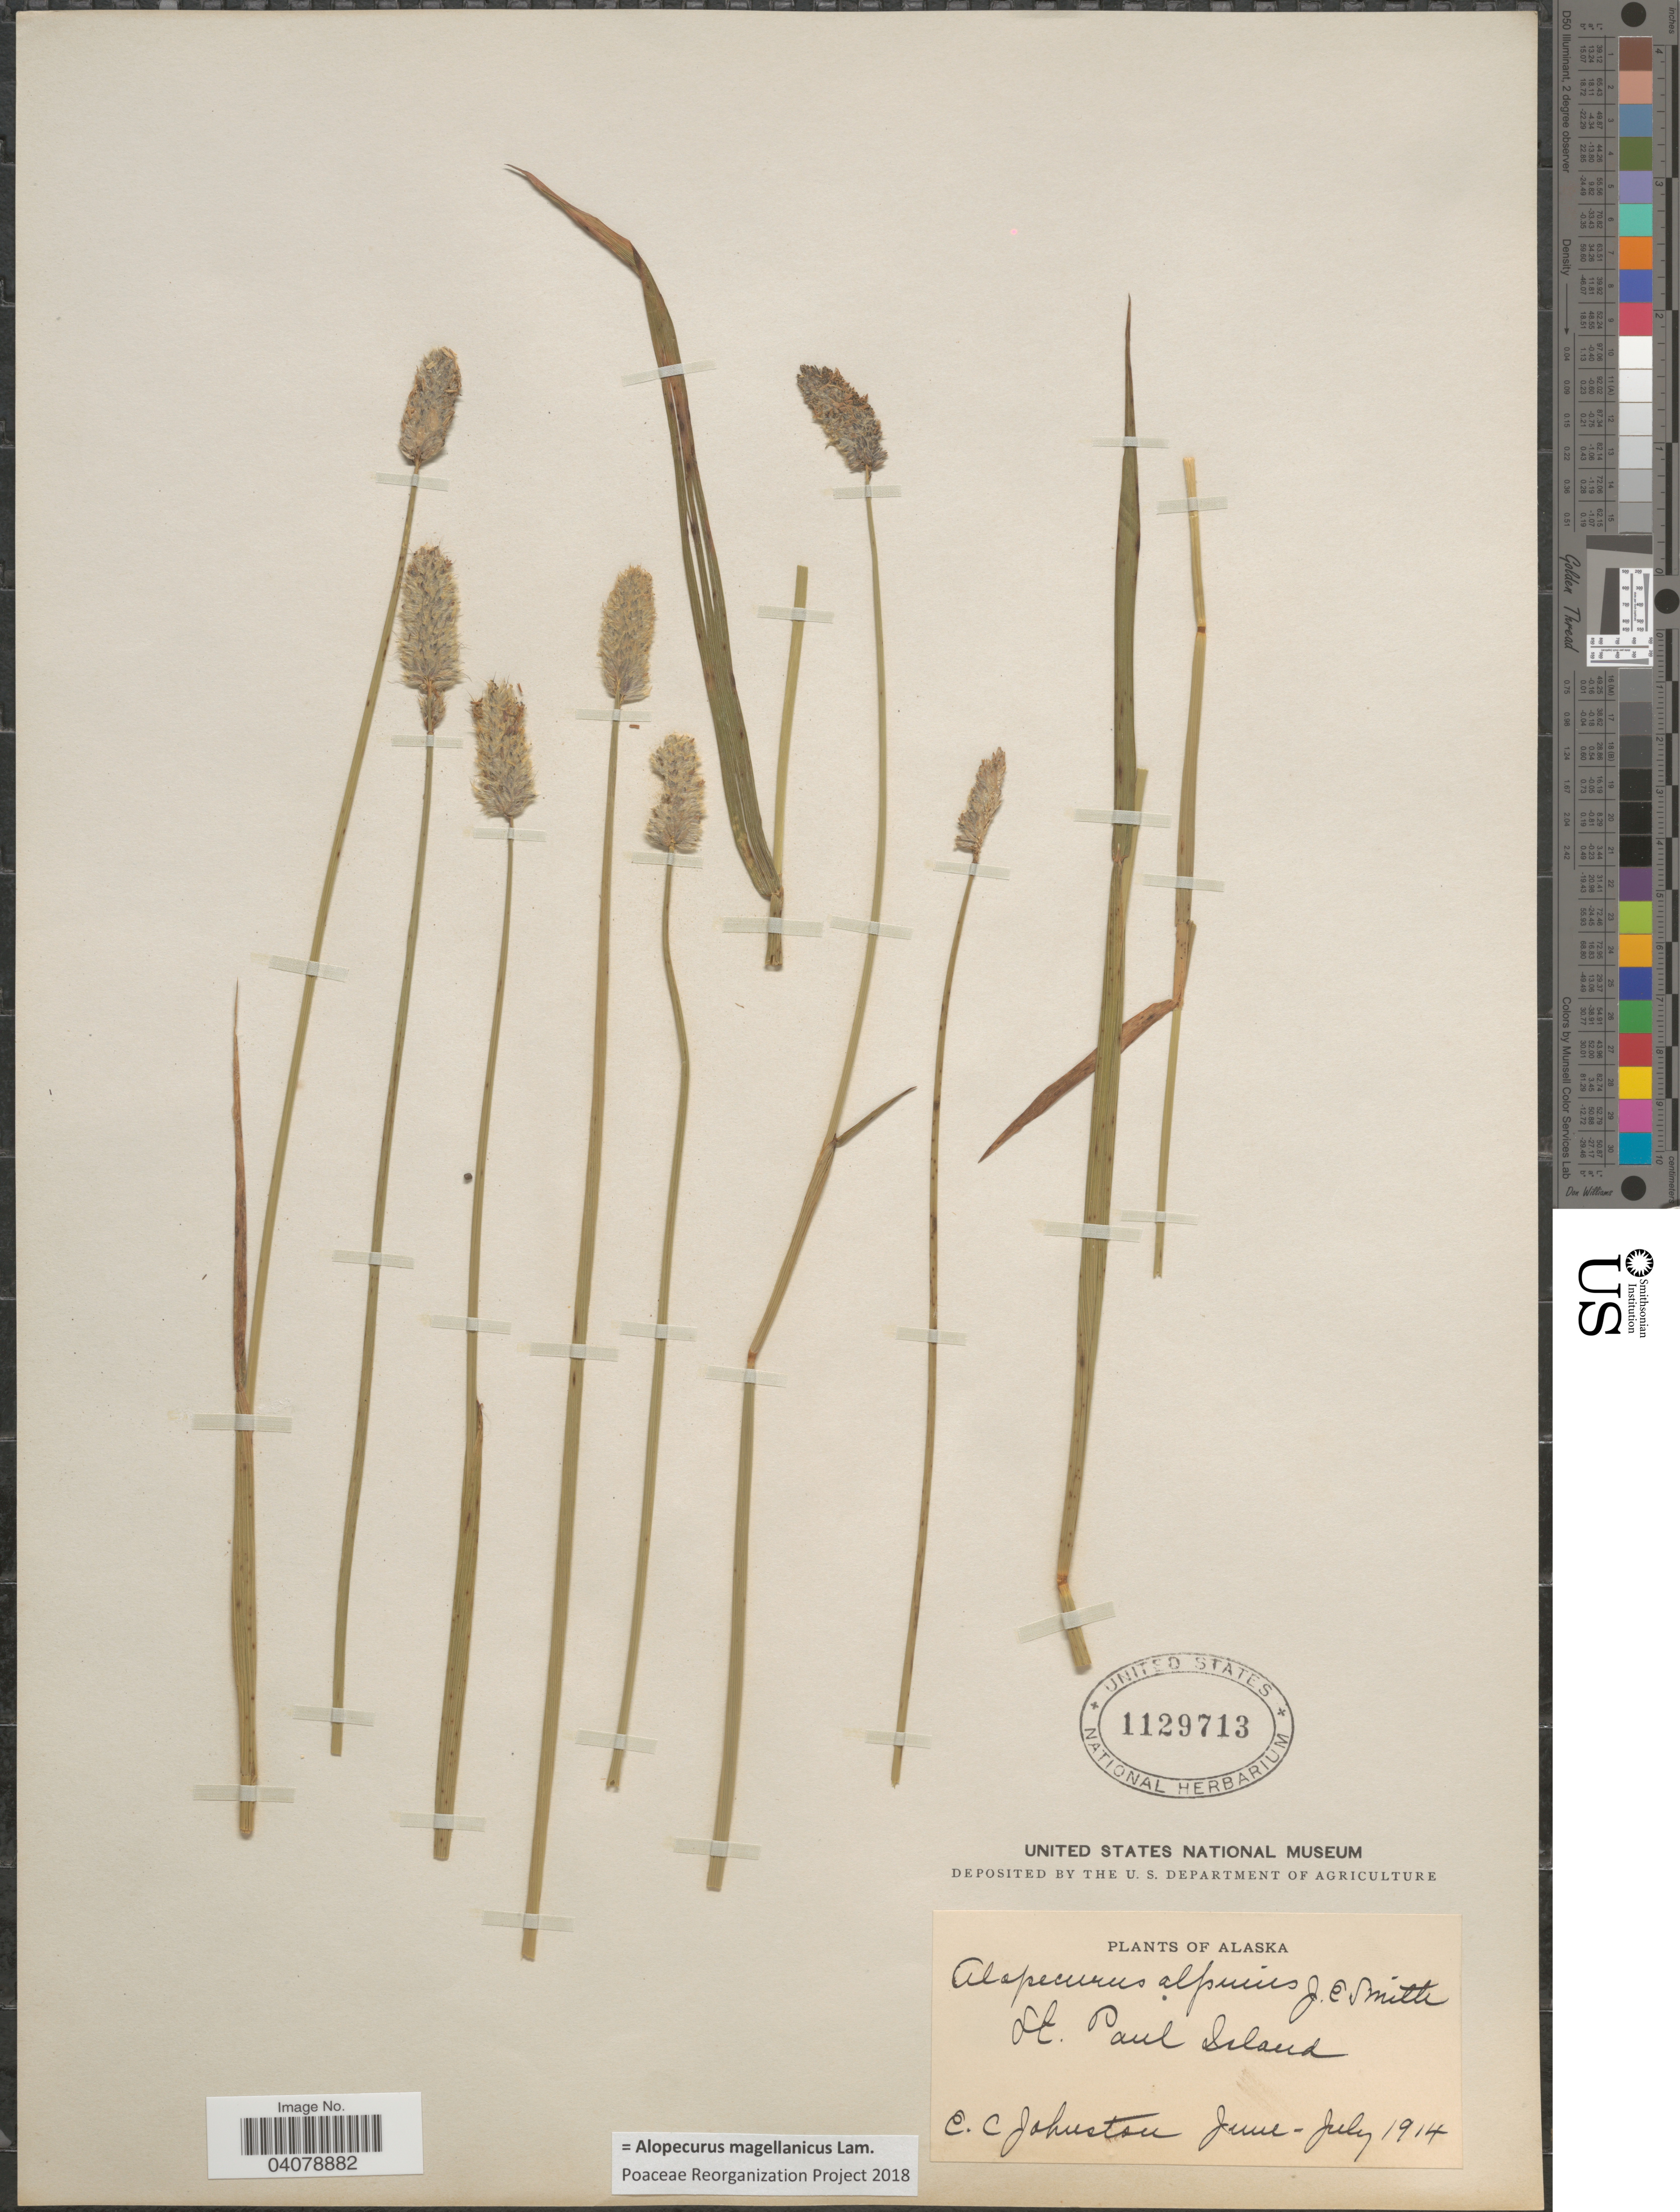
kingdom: Plantae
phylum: Tracheophyta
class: Liliopsida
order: Poales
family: Poaceae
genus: Alopecurus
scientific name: Alopecurus magellanicus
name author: Lam.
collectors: E. C. Johnston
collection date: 1914-06/1914-07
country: United States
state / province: Alaska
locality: St. Paul Island.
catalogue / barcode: US 1129713